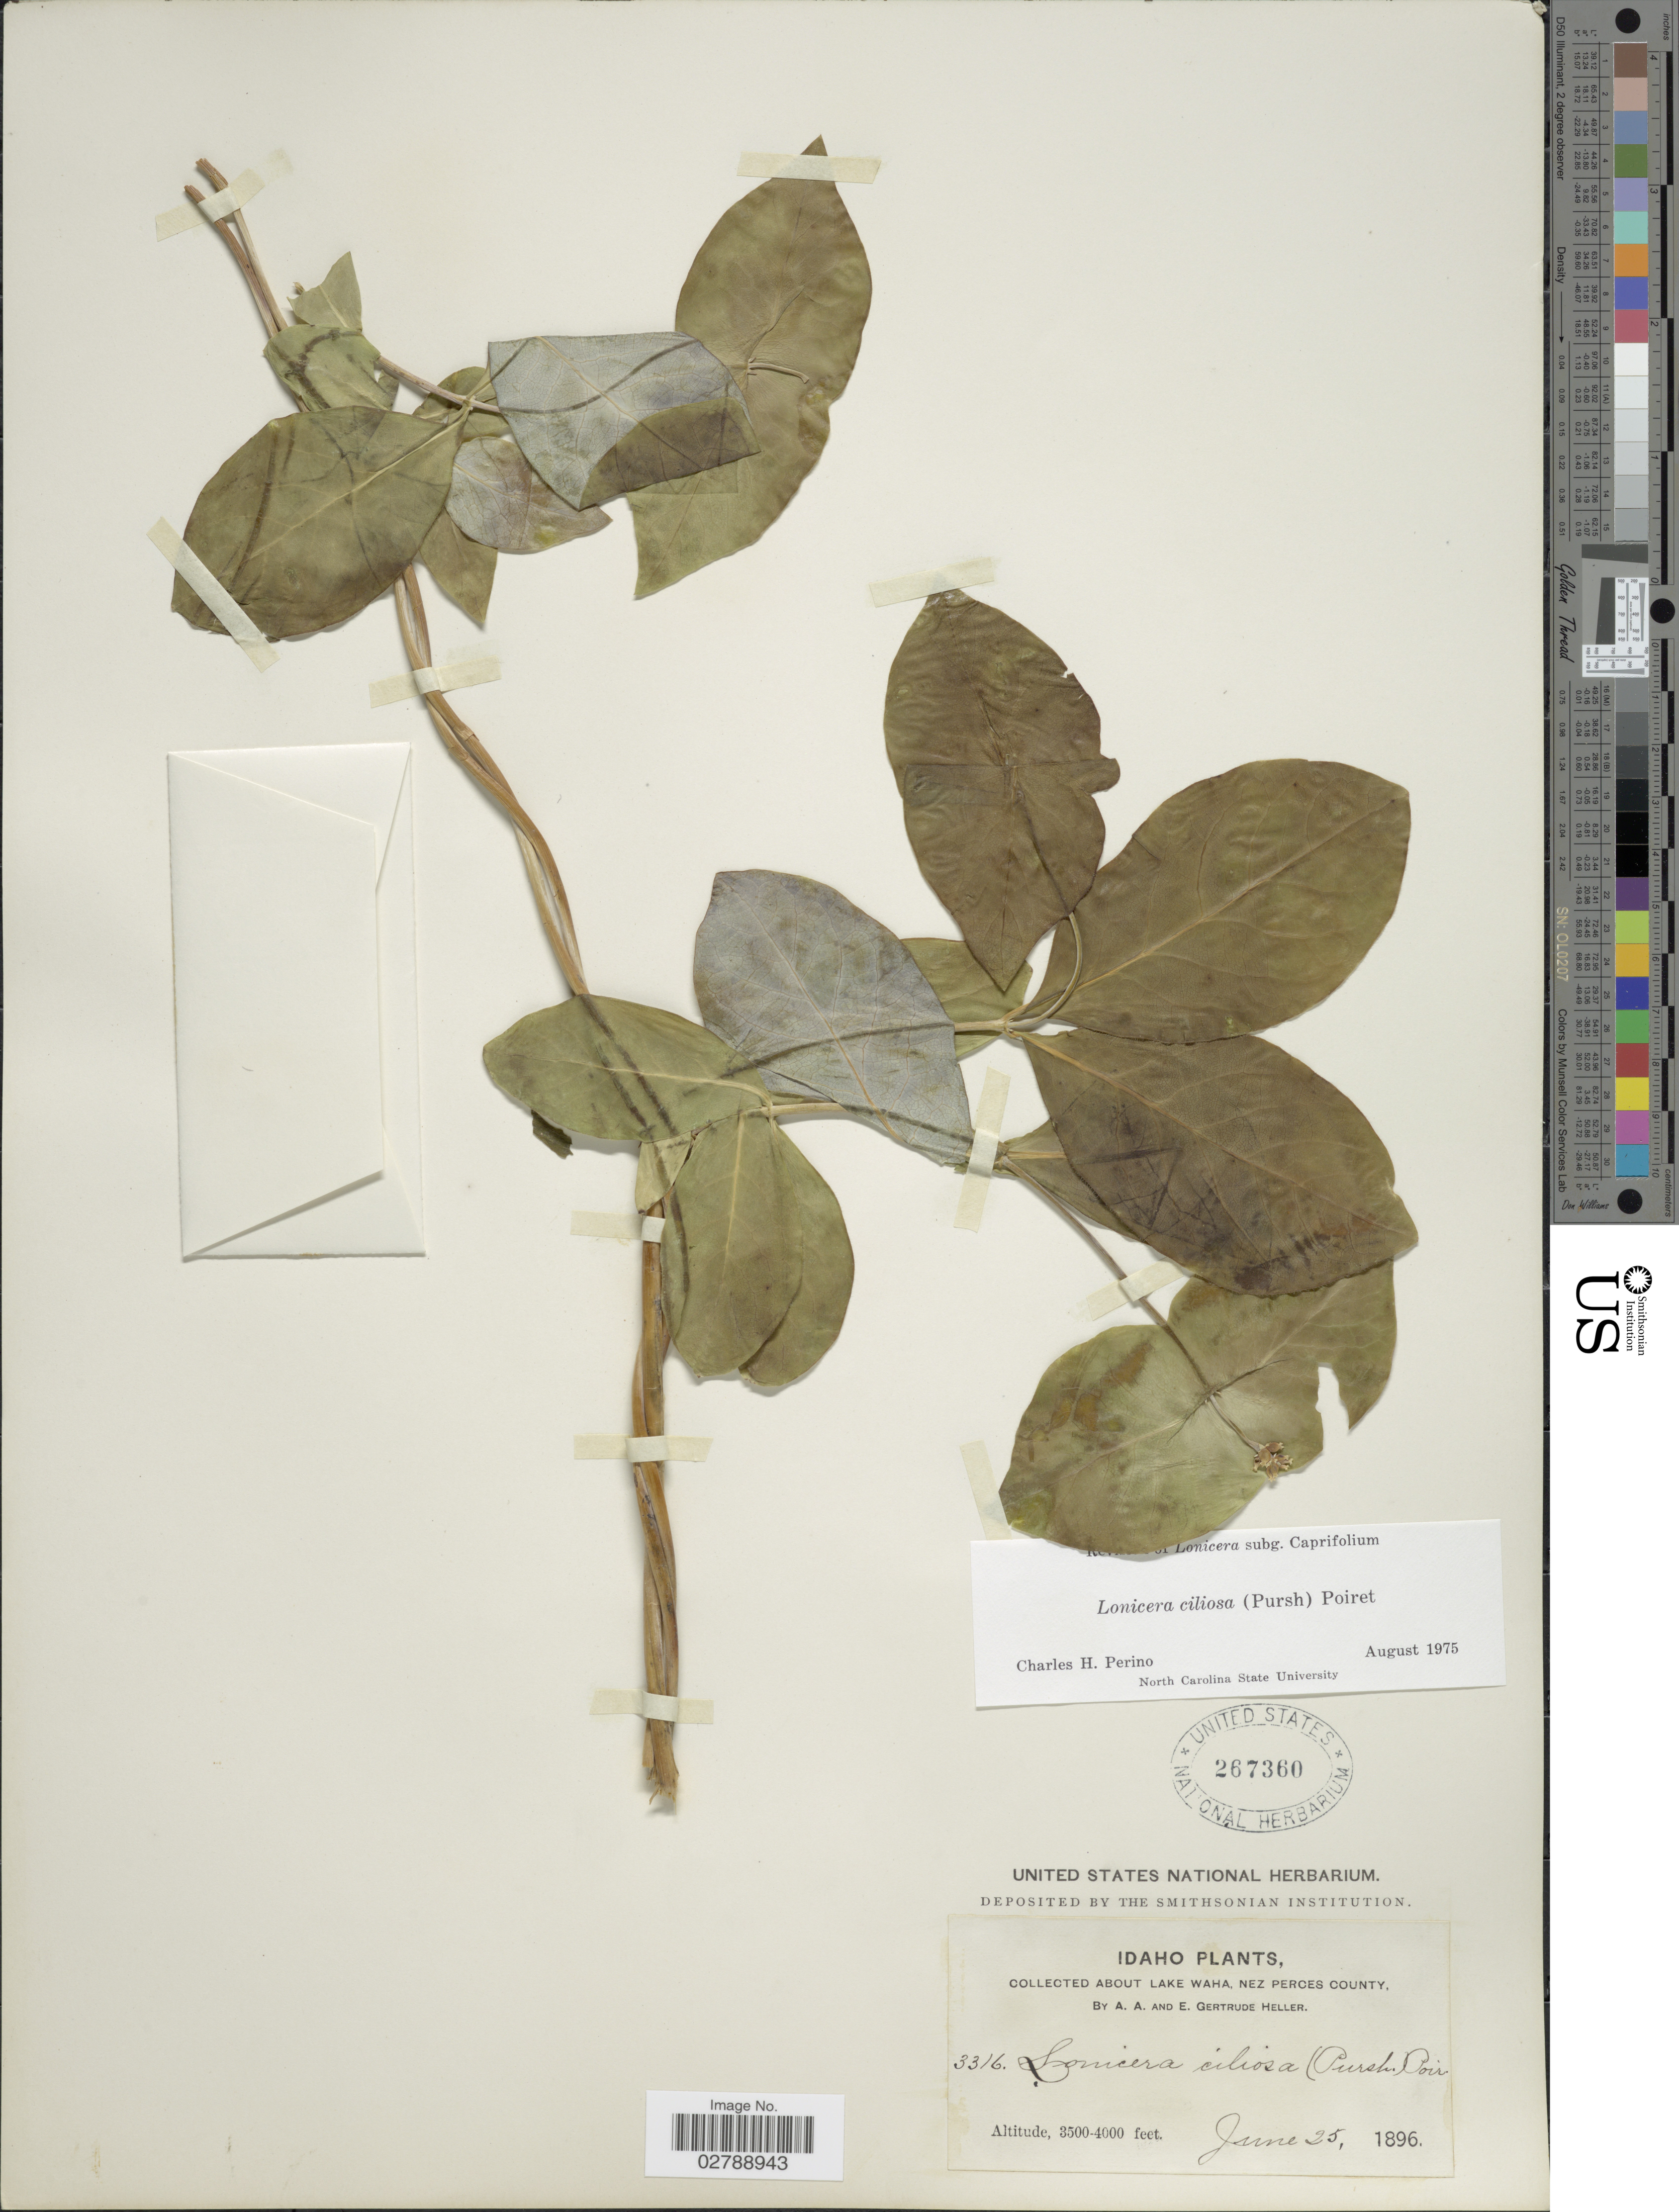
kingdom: Plantae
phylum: Tracheophyta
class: Magnoliopsida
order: Dipsacales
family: Caprifoliaceae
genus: Lonicera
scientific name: Lonicera ciliosa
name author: Poir.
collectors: A. A. Heller & E. G. Heller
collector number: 3316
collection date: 1896-06-25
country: United States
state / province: Idaho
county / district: Nez Perce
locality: About Lake Waha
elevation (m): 1067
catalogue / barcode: US 267360